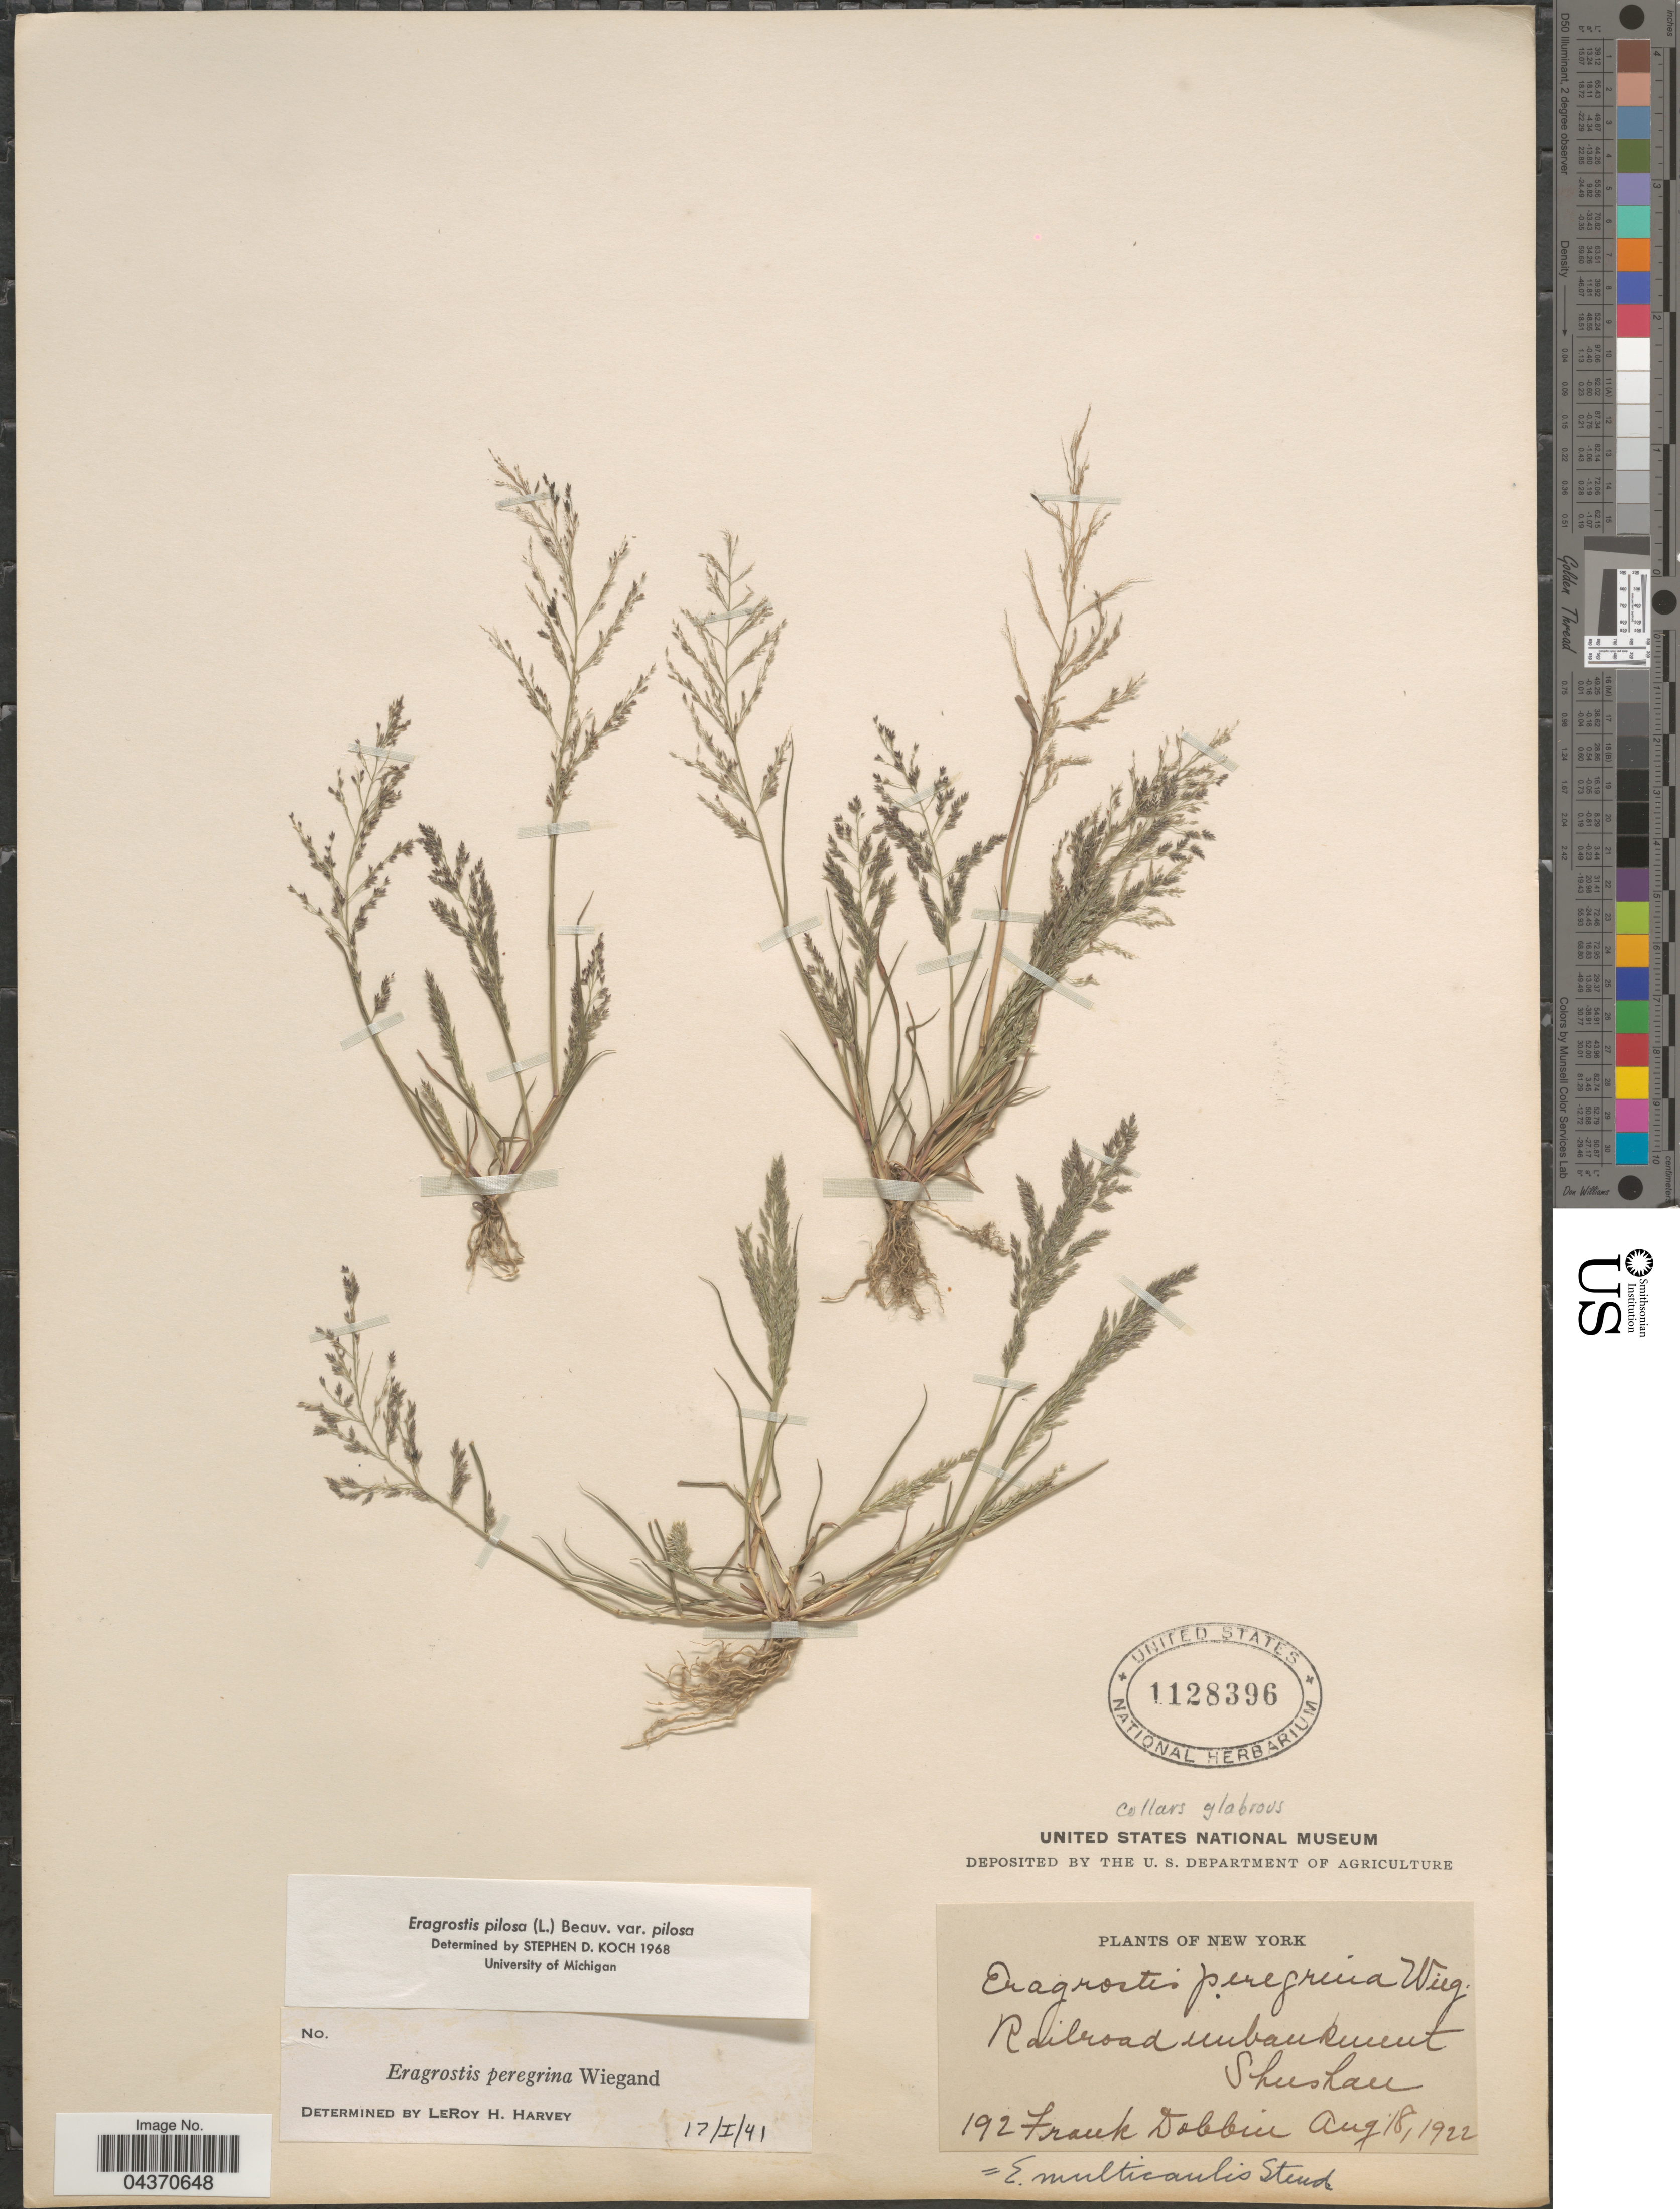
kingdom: Plantae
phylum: Tracheophyta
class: Liliopsida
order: Poales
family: Poaceae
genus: Eragrostis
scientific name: Eragrostis pilosa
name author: (L.) P. Beauv.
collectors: F. Dobbin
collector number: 192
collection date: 1922-08-18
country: United States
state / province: New York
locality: Railroad embankment Shushan.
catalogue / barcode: US 1128396